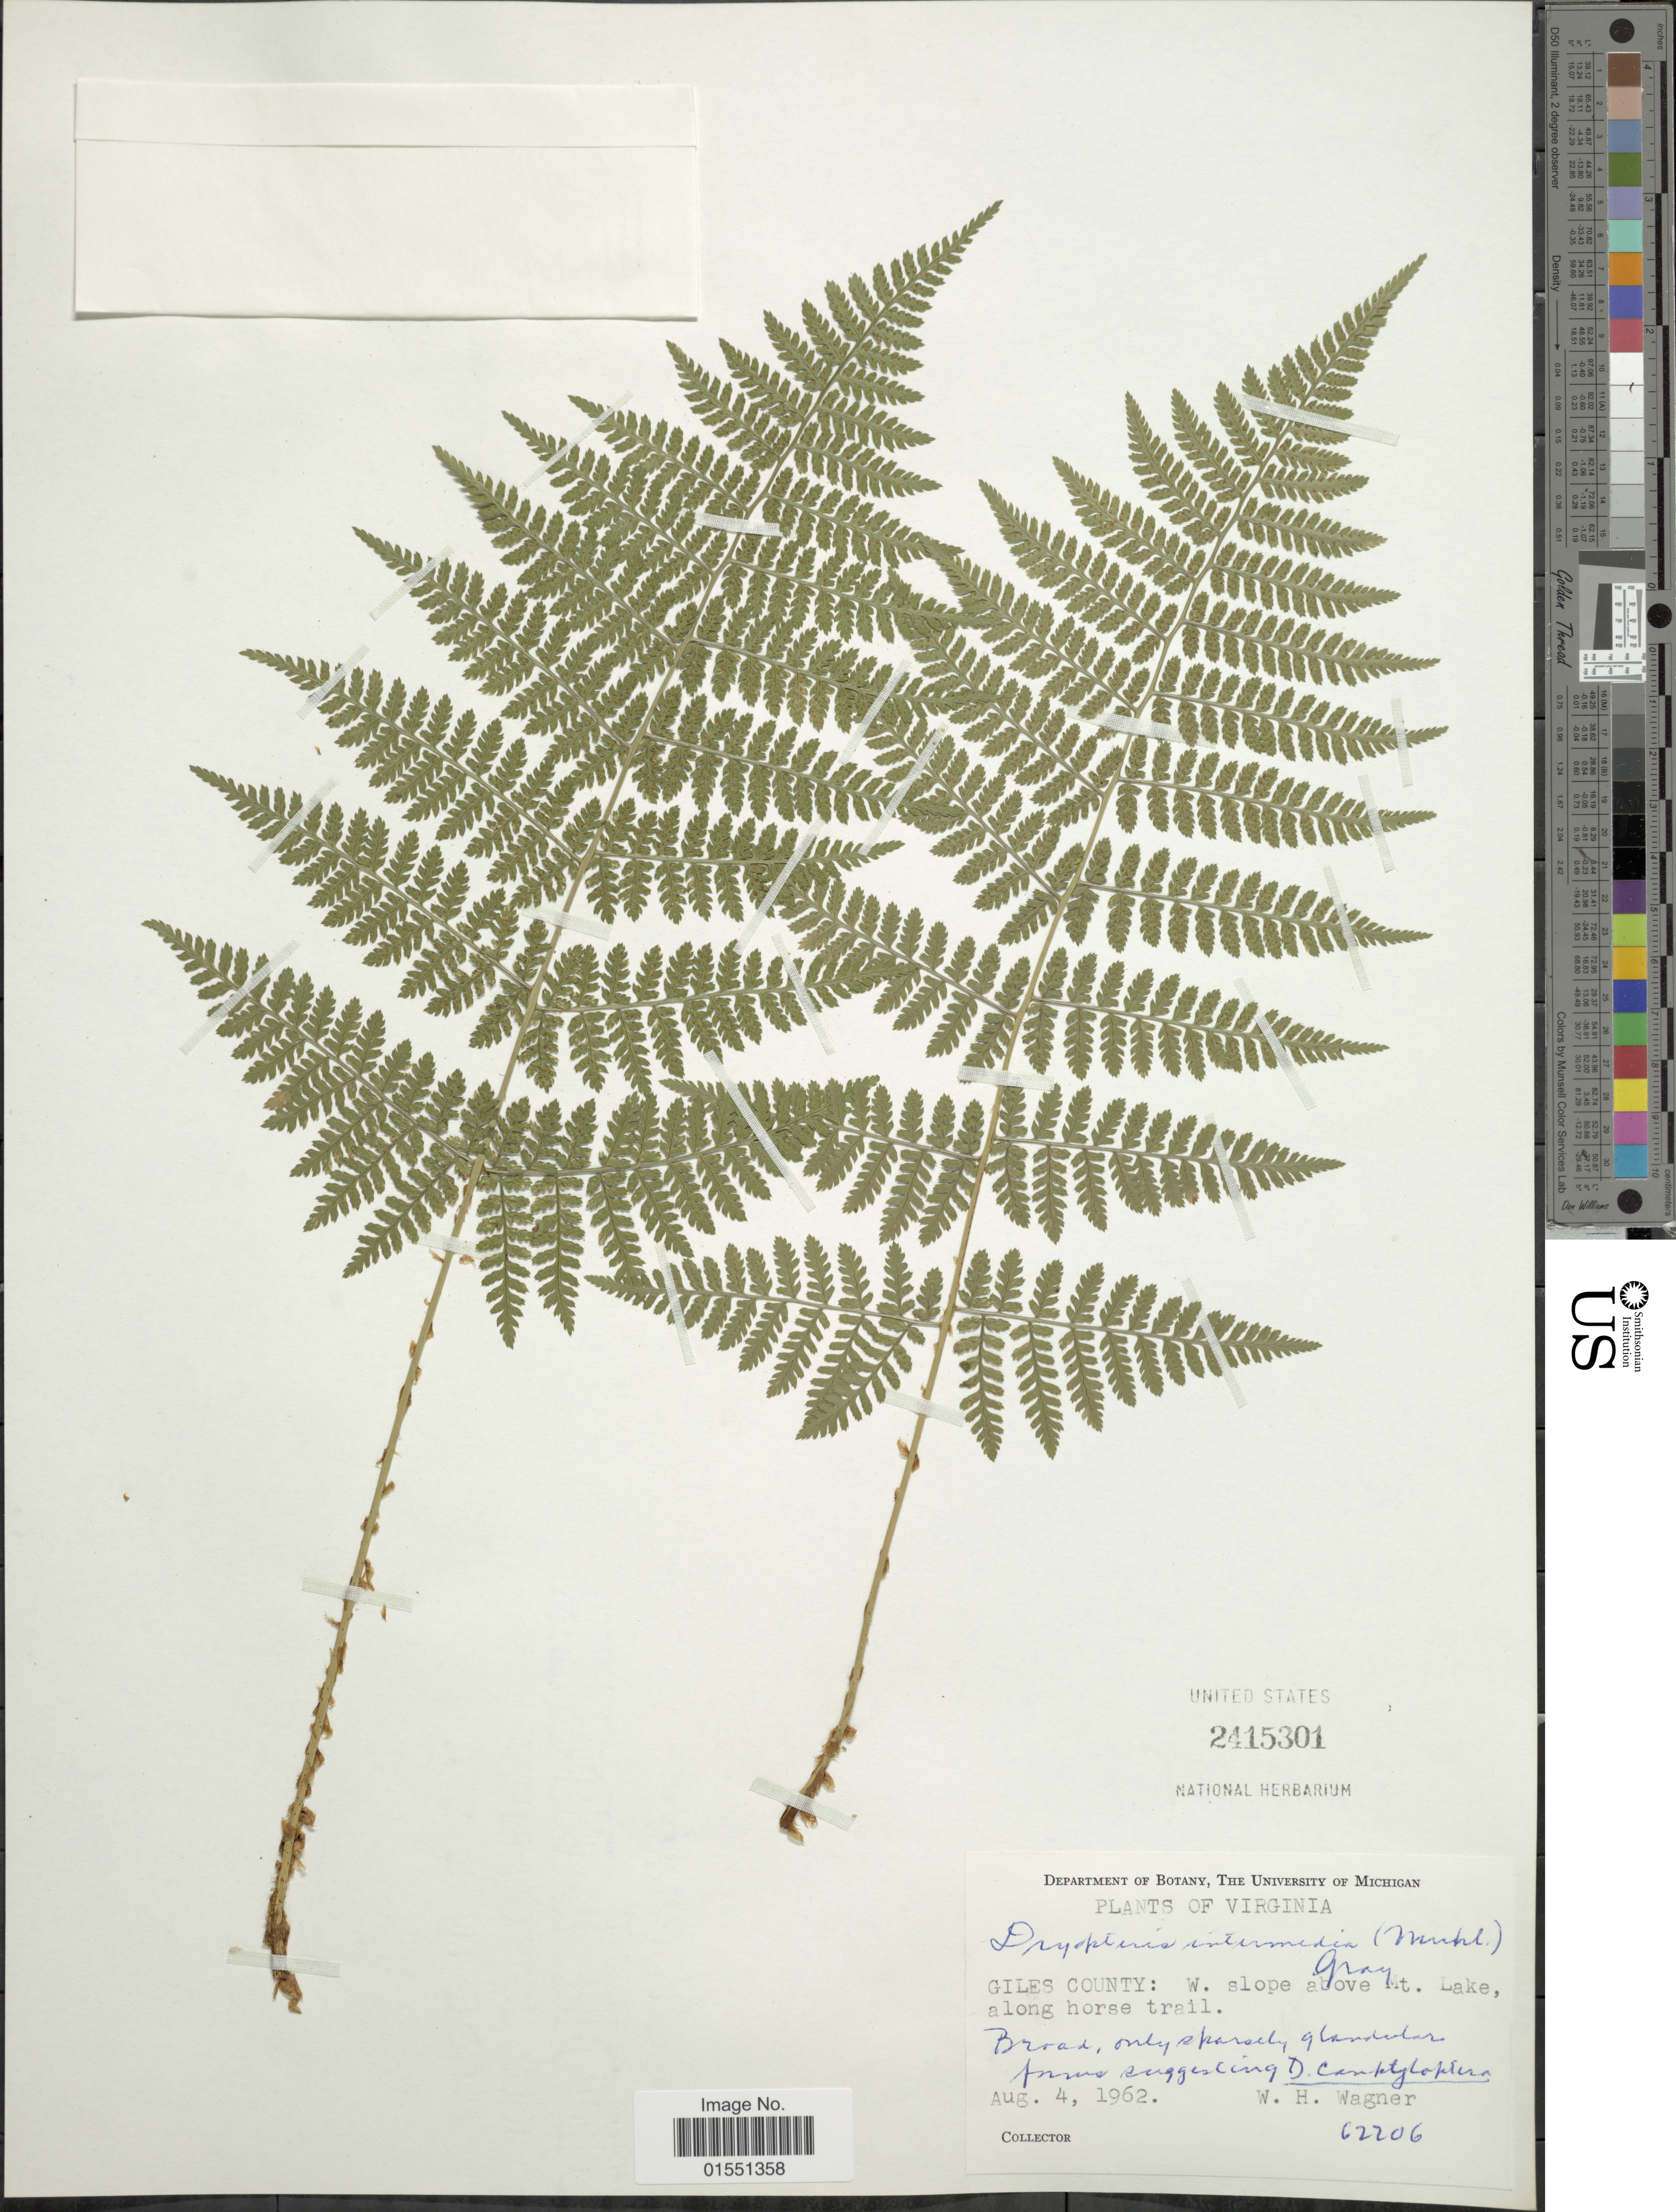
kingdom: Plantae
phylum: Tracheophyta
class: Polypodiopsida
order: Polypodiales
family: Dryopteridaceae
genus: Dryopteris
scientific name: Dryopteris intermedia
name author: (Muhl.) A. Gray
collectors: W. H. Wagner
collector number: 62206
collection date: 1962-08-05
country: United States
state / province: Virginia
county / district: Giles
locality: W. slope above Mt. Lake, along horse trail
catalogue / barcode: US 2415301